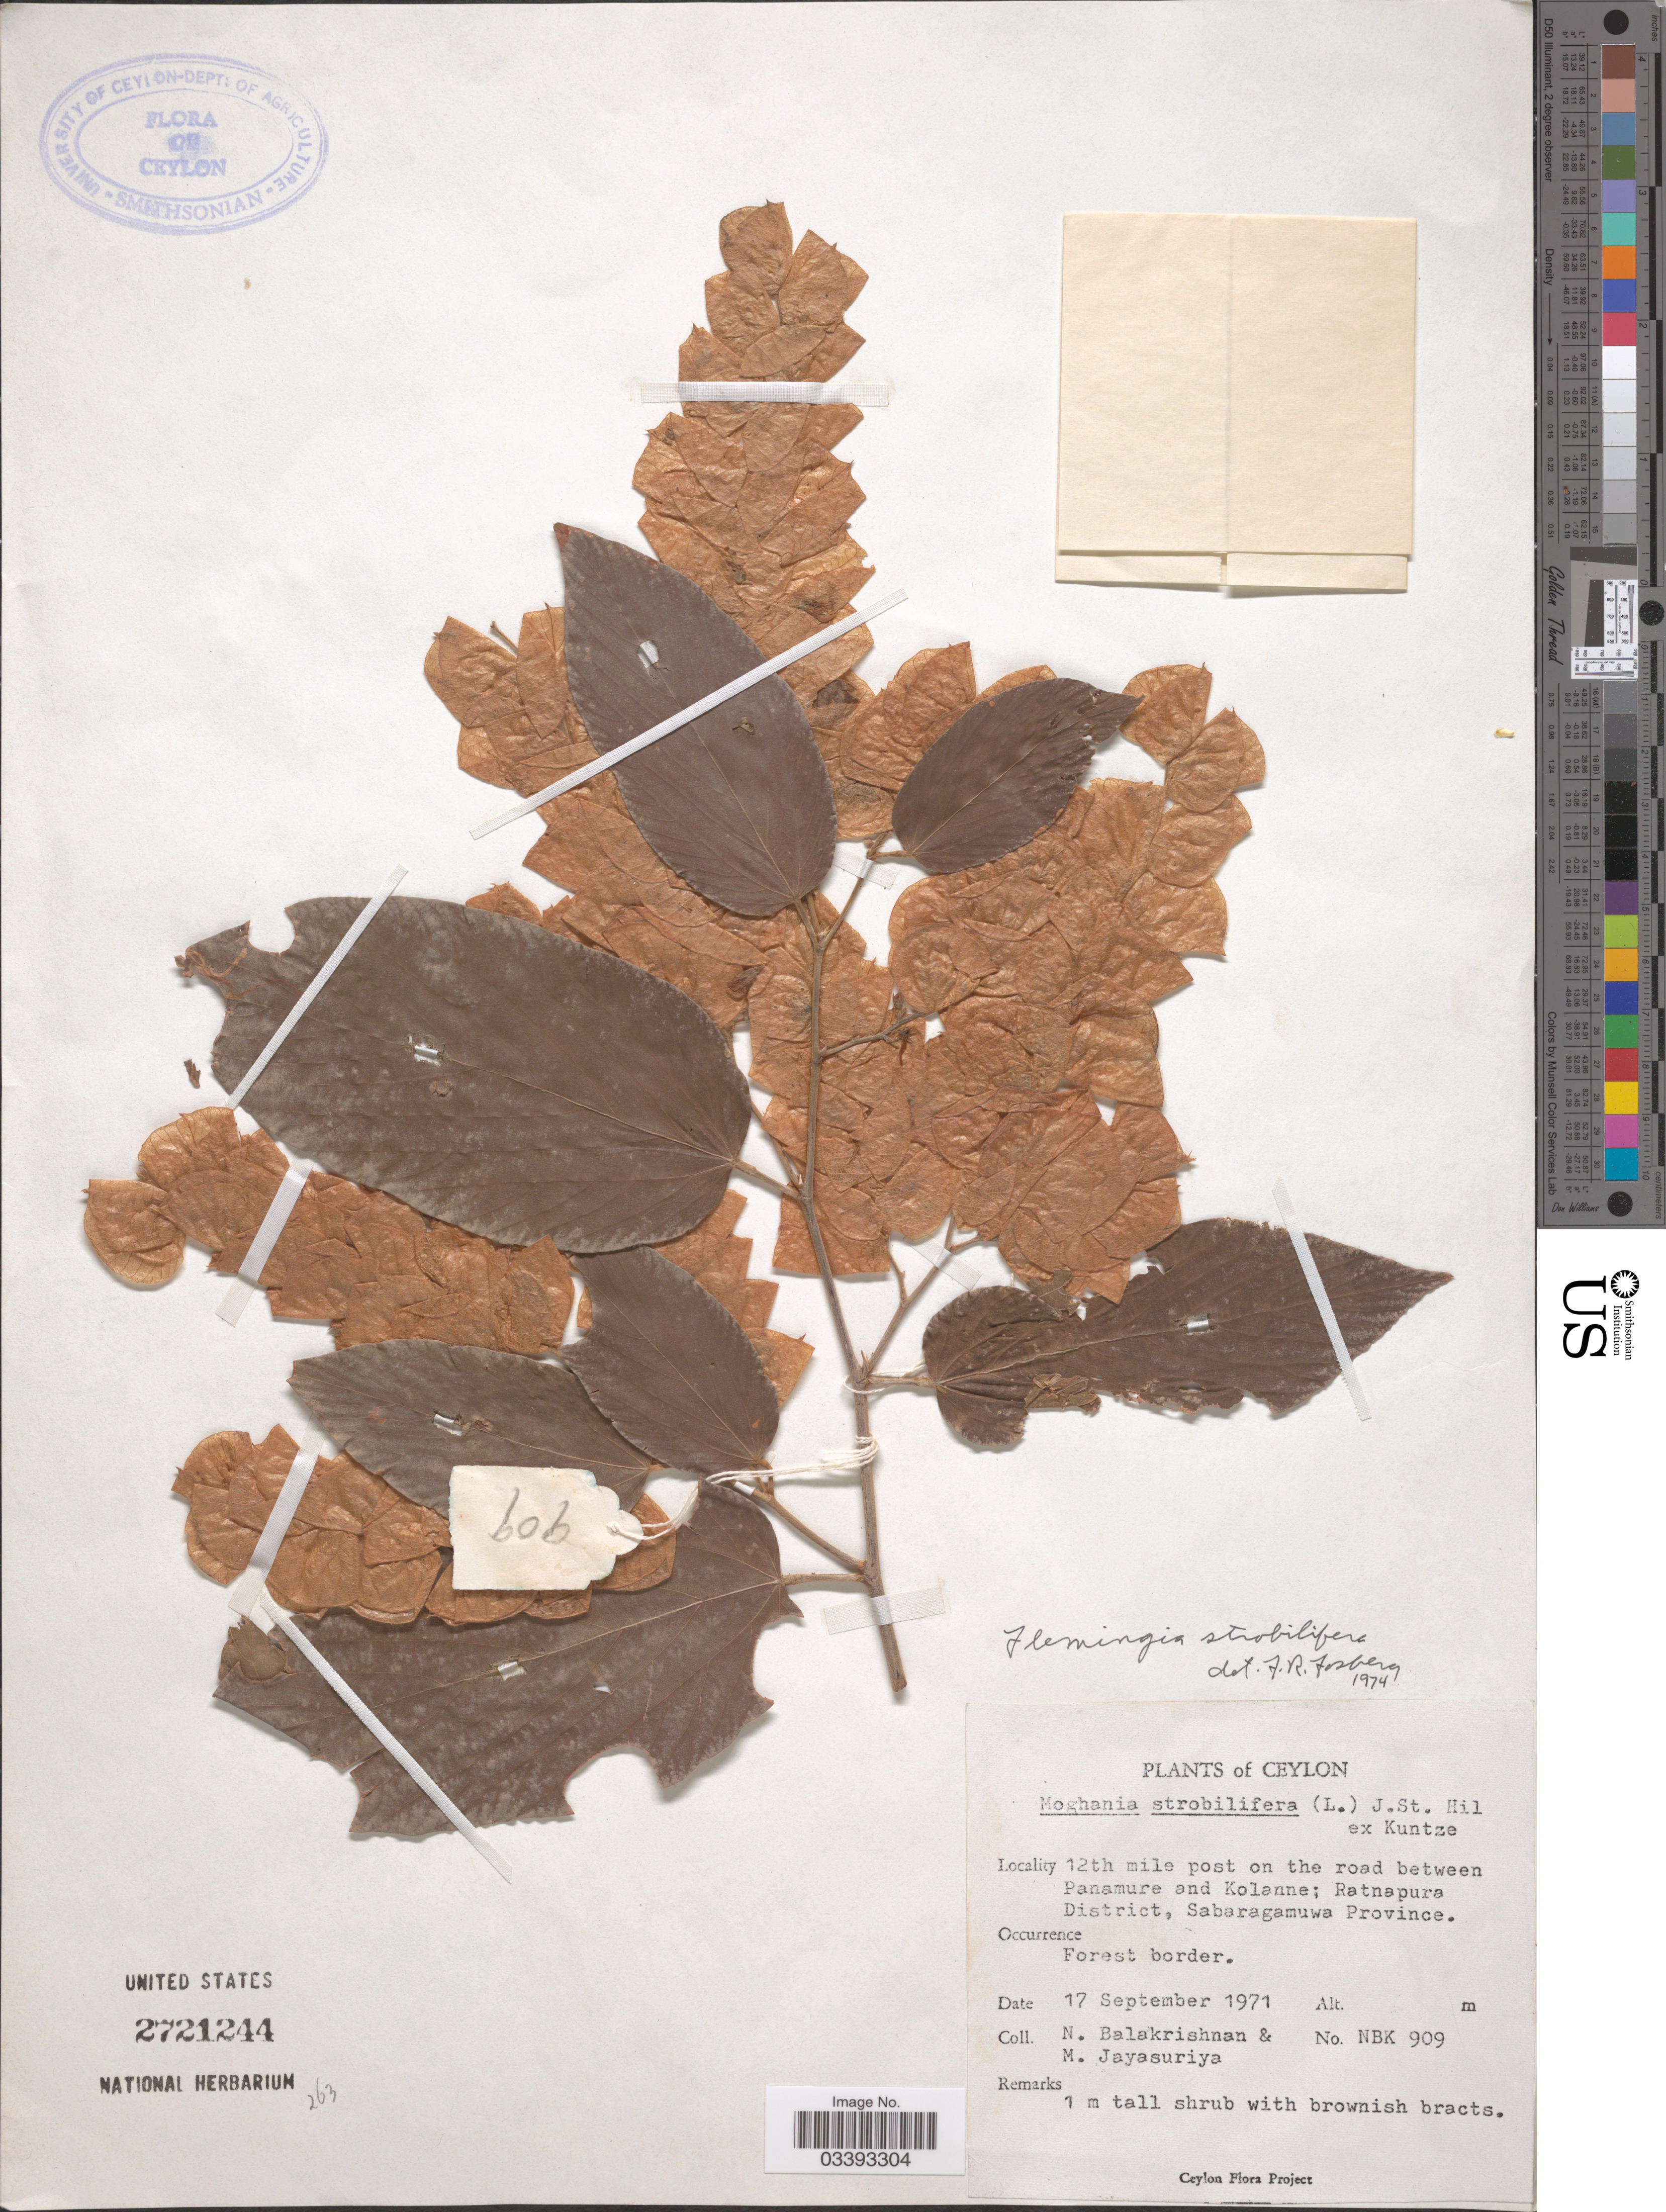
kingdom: Plantae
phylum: Tracheophyta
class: Magnoliopsida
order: Fabales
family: Fabaceae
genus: Flemingia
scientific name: Flemingia strobilifera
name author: (L.) W.T. Aiton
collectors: N. Balakrishnan & M. Jayasuriya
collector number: NBK 909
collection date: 1971-09-17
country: Sri Lanka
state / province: Sabaragamuwa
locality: Ceylon. 12th mile post on the road between Panamure and Kolanne; Ratnapura District.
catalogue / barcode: US 2721244